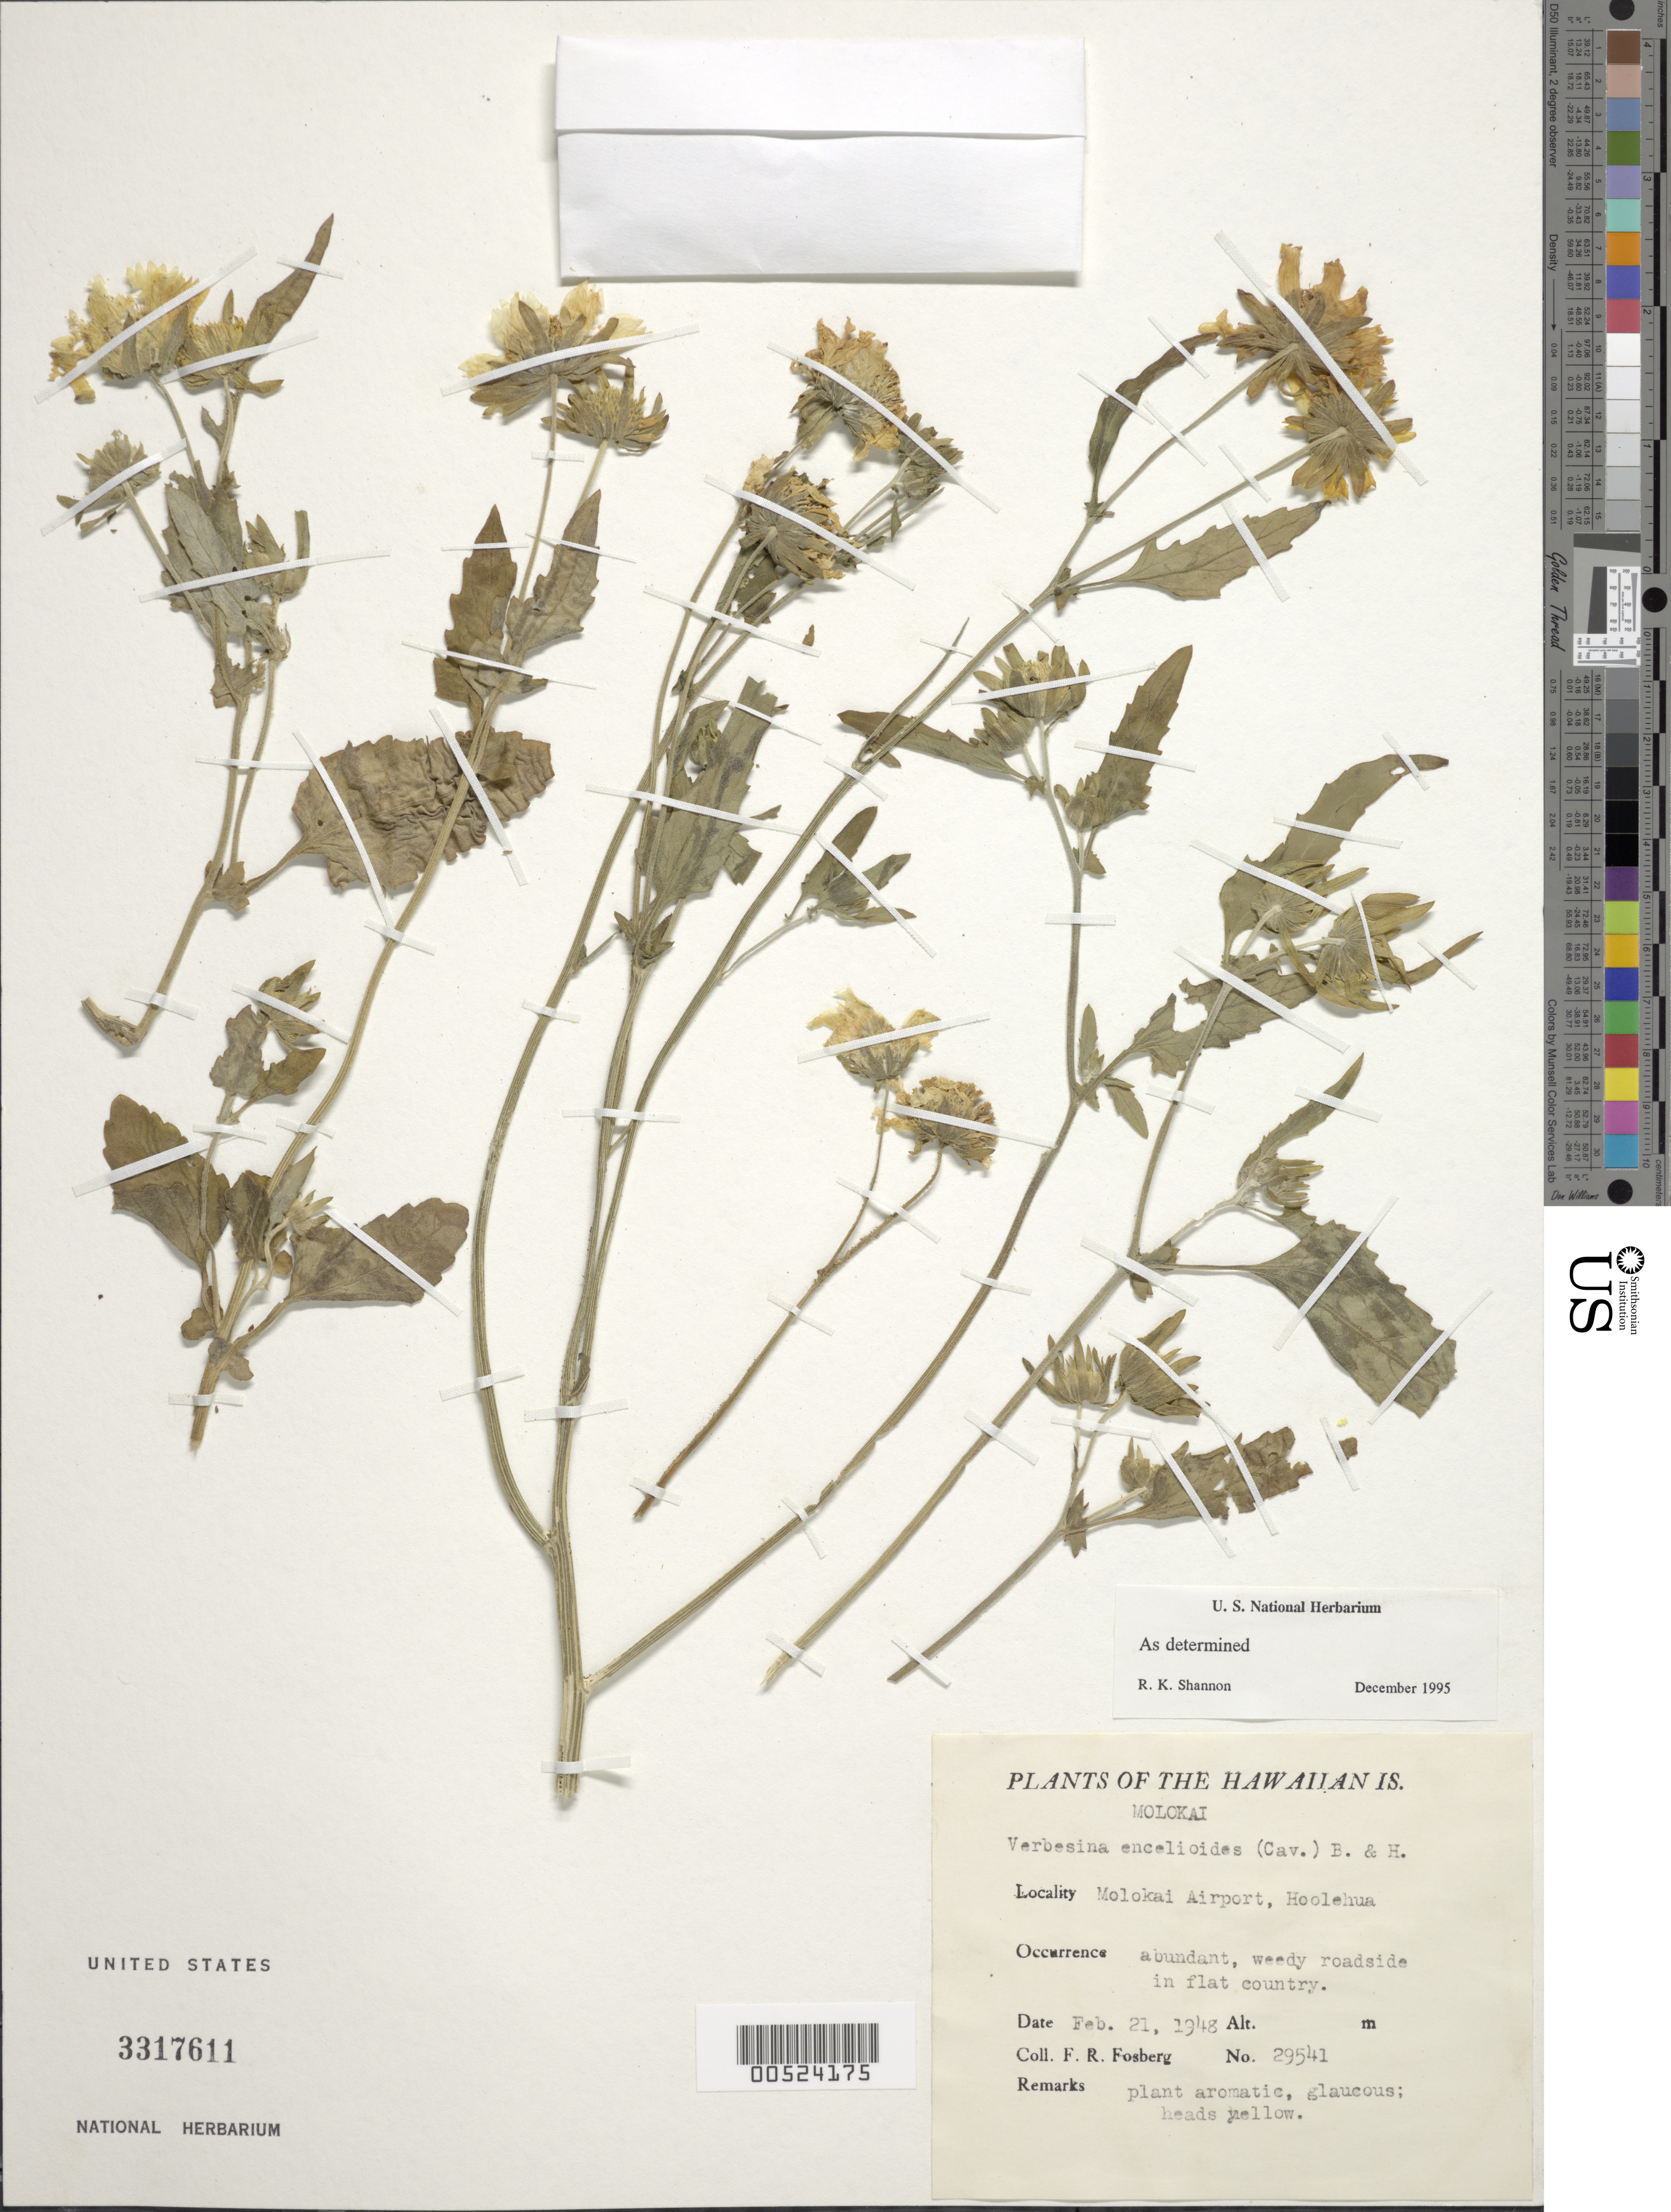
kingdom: Plantae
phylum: Tracheophyta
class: Magnoliopsida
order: Asterales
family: Asteraceae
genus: Verbesina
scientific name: Verbesina encelioides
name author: (Cav.) Benth. & Hook. ex A. Gray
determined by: Shannon, R. K., (UNITED STATES)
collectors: F. R. Fosberg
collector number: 29541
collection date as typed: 21 Feb 1948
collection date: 1948-02-21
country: United States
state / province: Hawaii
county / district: Maui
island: Moloka'i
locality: Molokai Airport, Hoolehua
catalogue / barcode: US 3317611